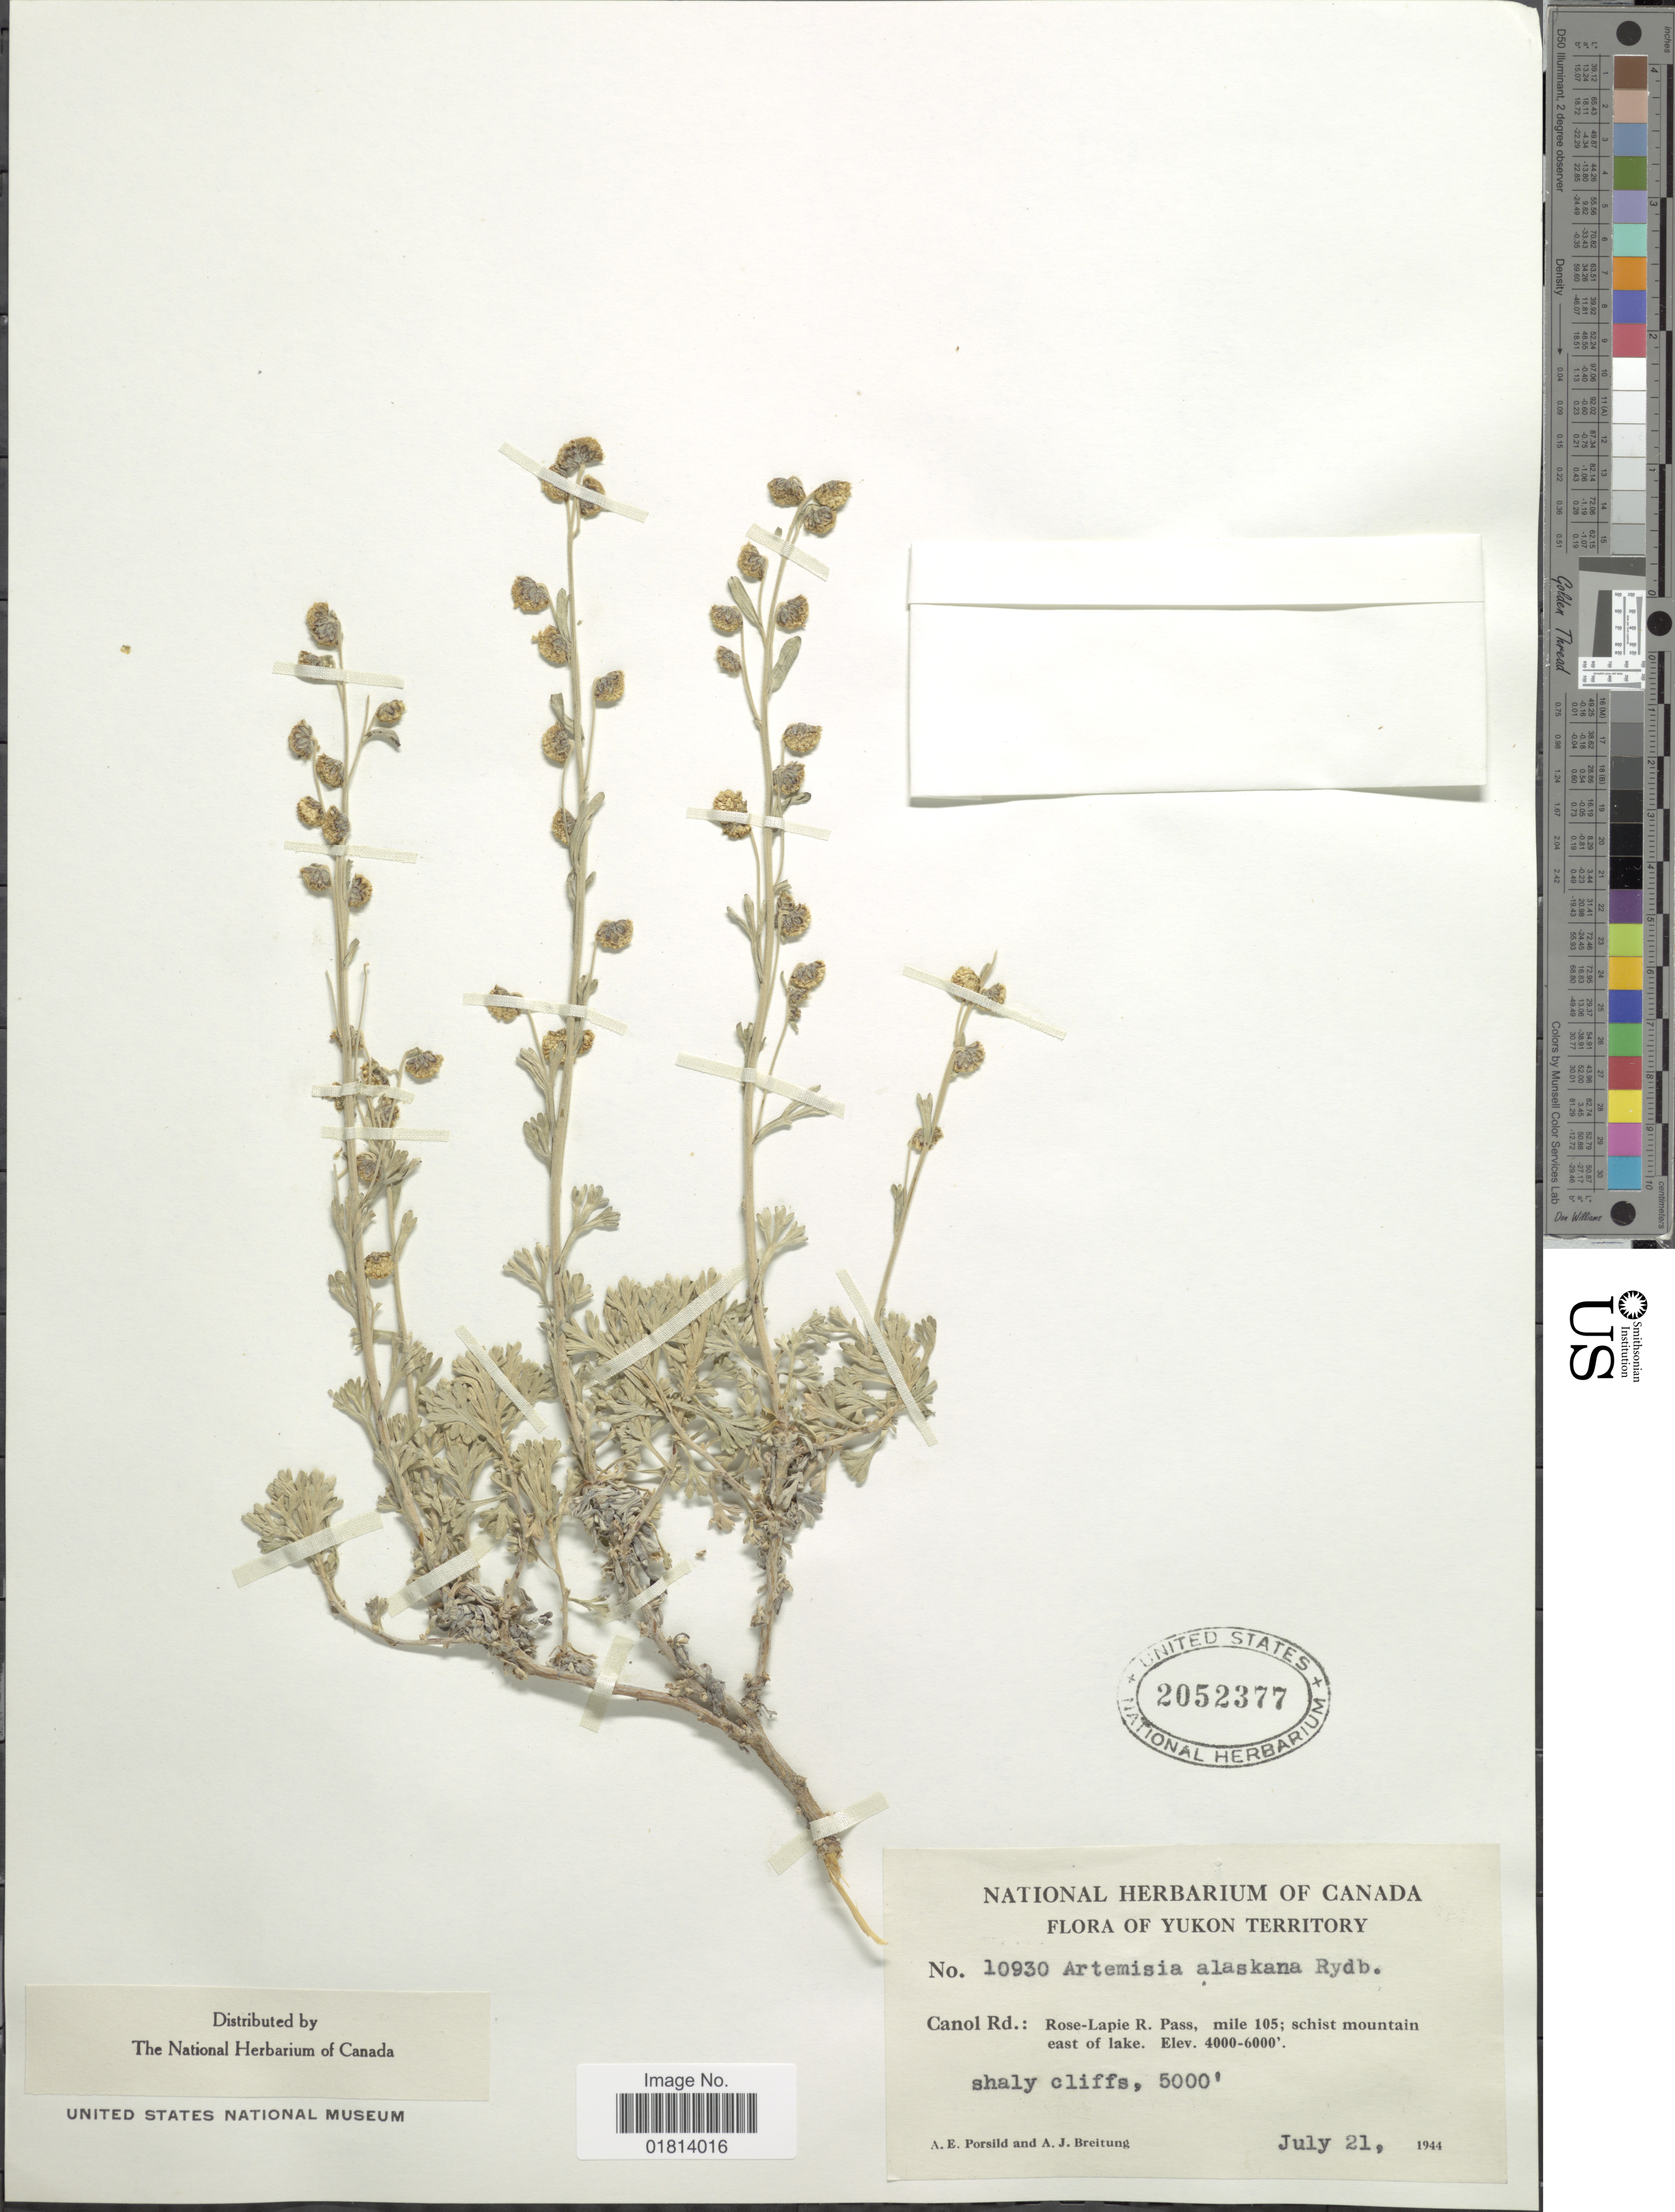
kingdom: Plantae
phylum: Tracheophyta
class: Magnoliopsida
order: Asterales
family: Asteraceae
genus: Artemisia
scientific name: Artemisia alaskana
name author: Rydb.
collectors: A. E. Porsild & A. Breitung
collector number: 10930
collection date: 1944-07-21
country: Canada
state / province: Yukon Territory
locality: Canol Rd.: Rose-Lapie R. Pass, mile 105; schist mountain east of lake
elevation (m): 1524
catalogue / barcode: US 2052377